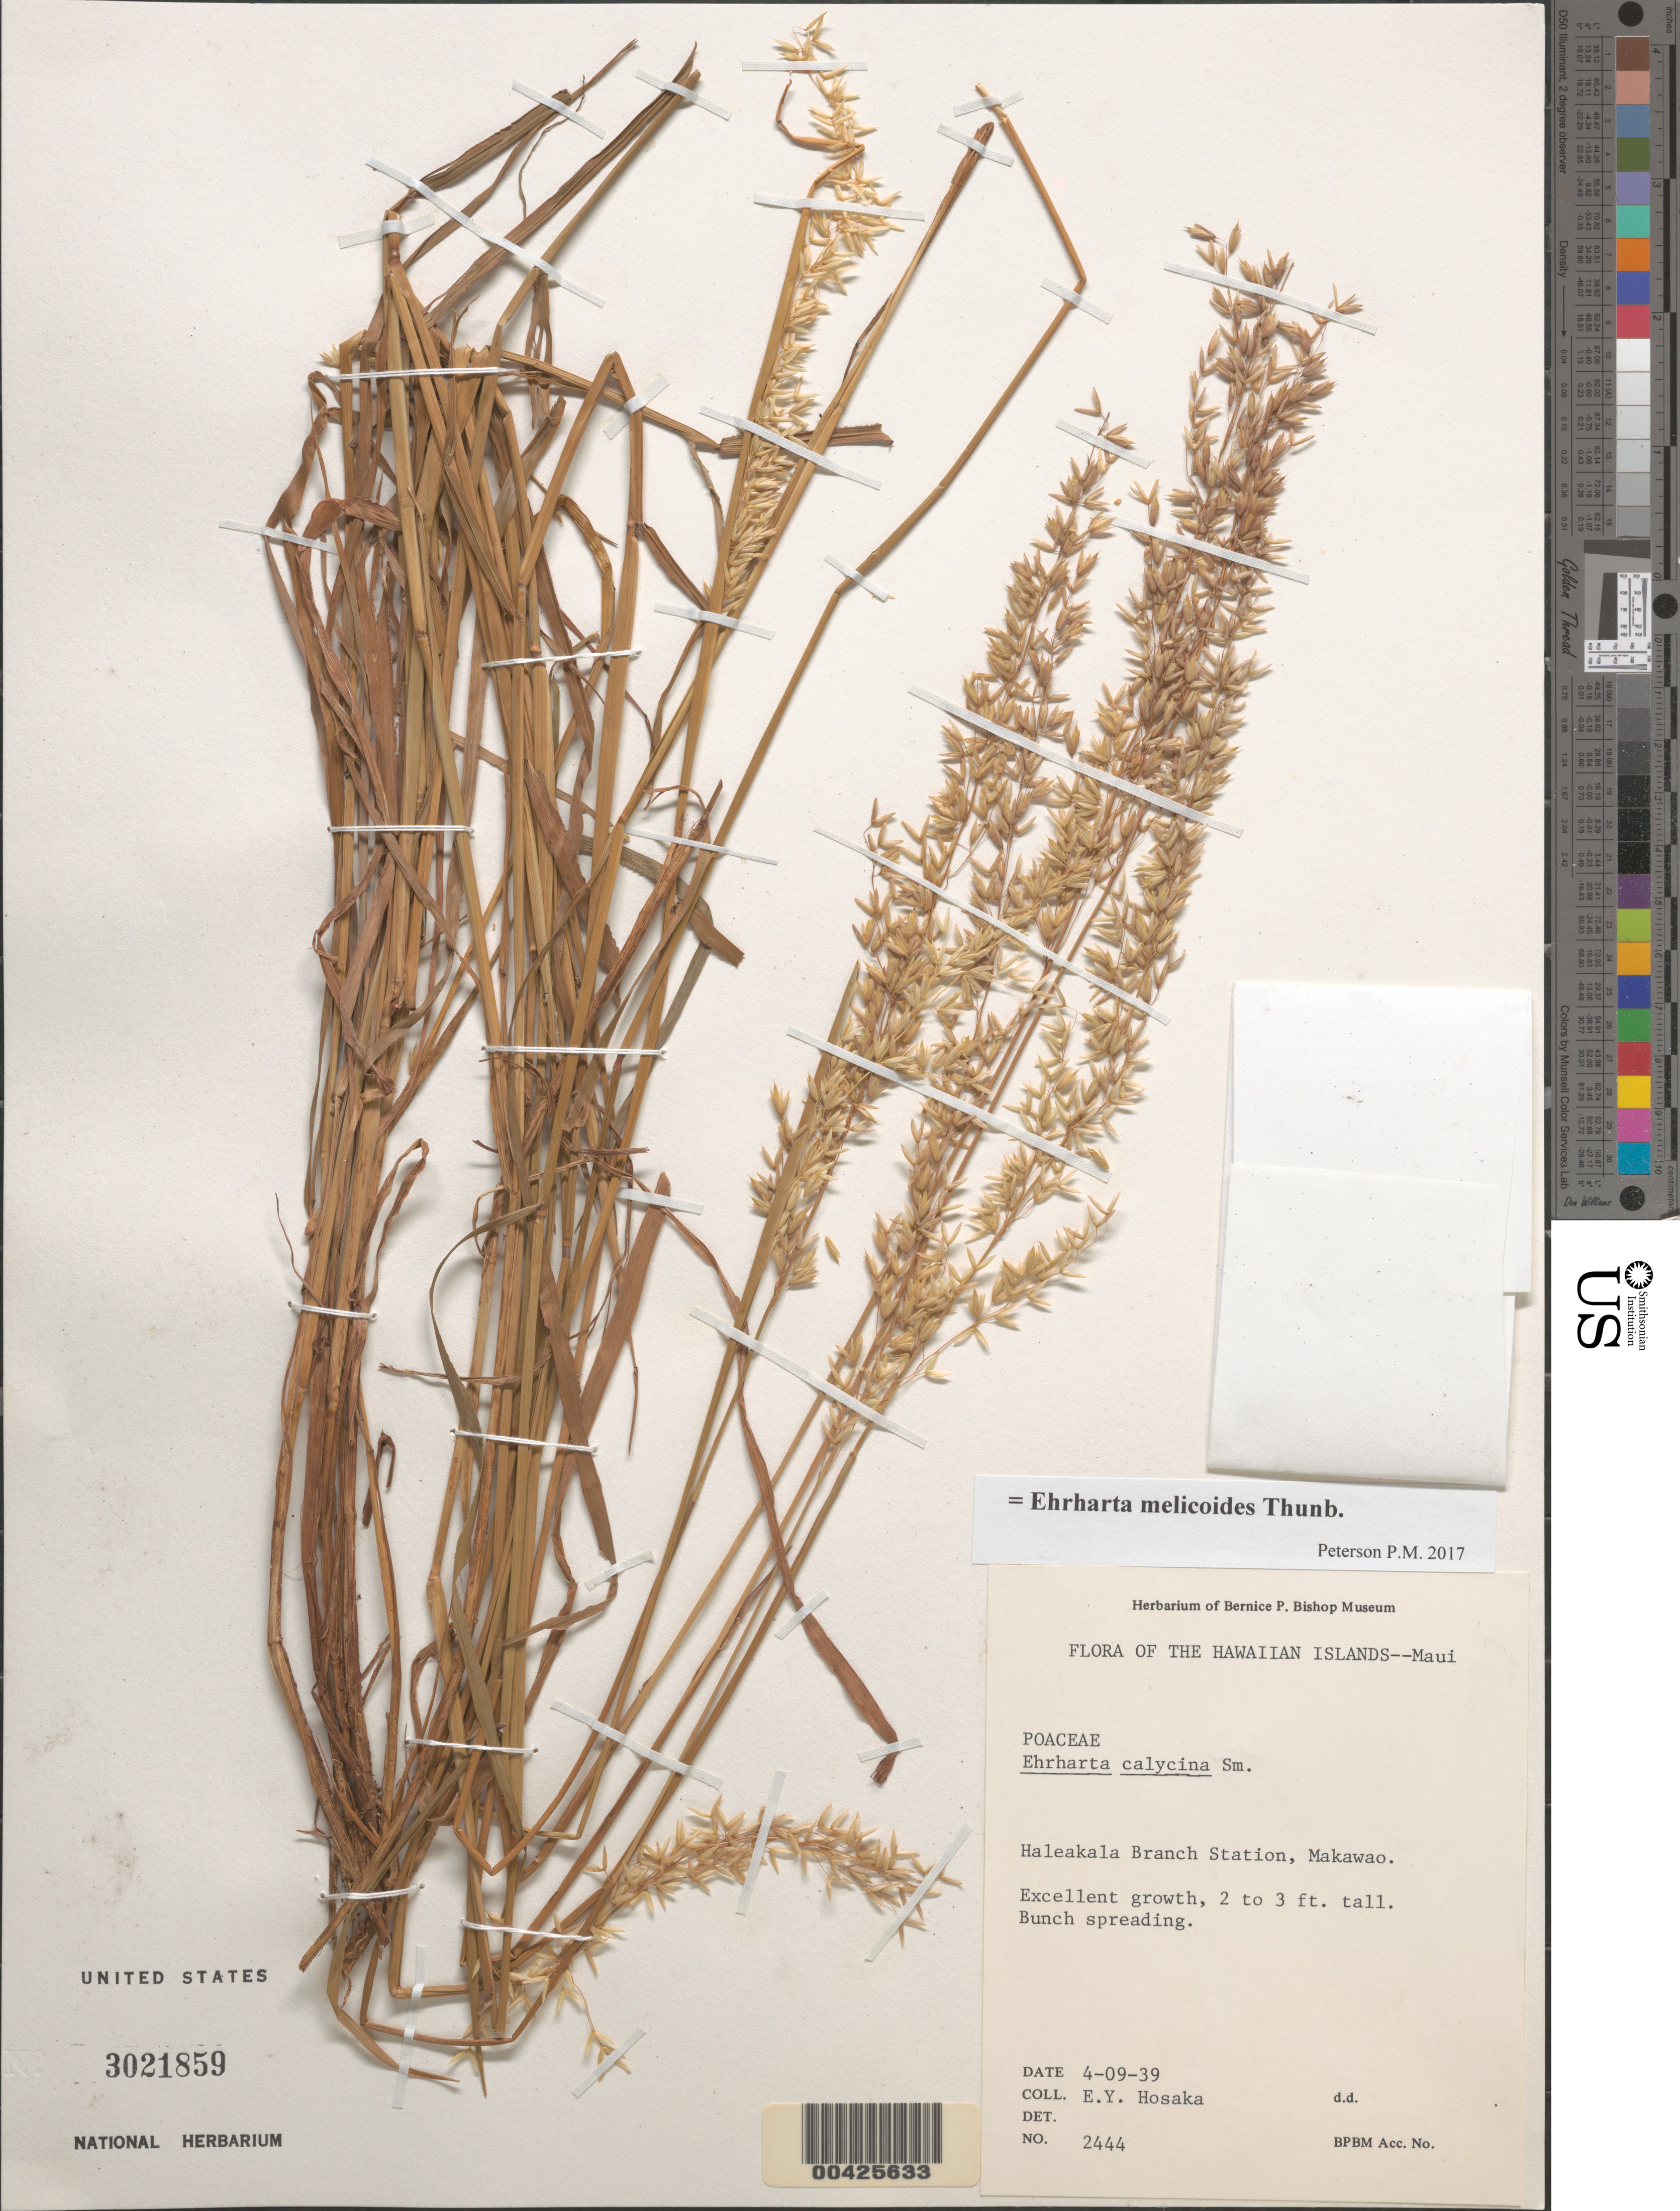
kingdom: Plantae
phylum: Tracheophyta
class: Liliopsida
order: Poales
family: Poaceae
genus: Ehrharta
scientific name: Ehrharta melicoides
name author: Thunb.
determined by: Poaceae Reorganization Project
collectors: E. Y. Hosaka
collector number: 2444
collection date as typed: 9 Apr 1939 or 4 Sep 1939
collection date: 1939-04-09 or 1939-09-04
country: United States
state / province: Hawaii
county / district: Maui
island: Maui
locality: Haleakala Branch Station, Makawao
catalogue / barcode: US 3021859